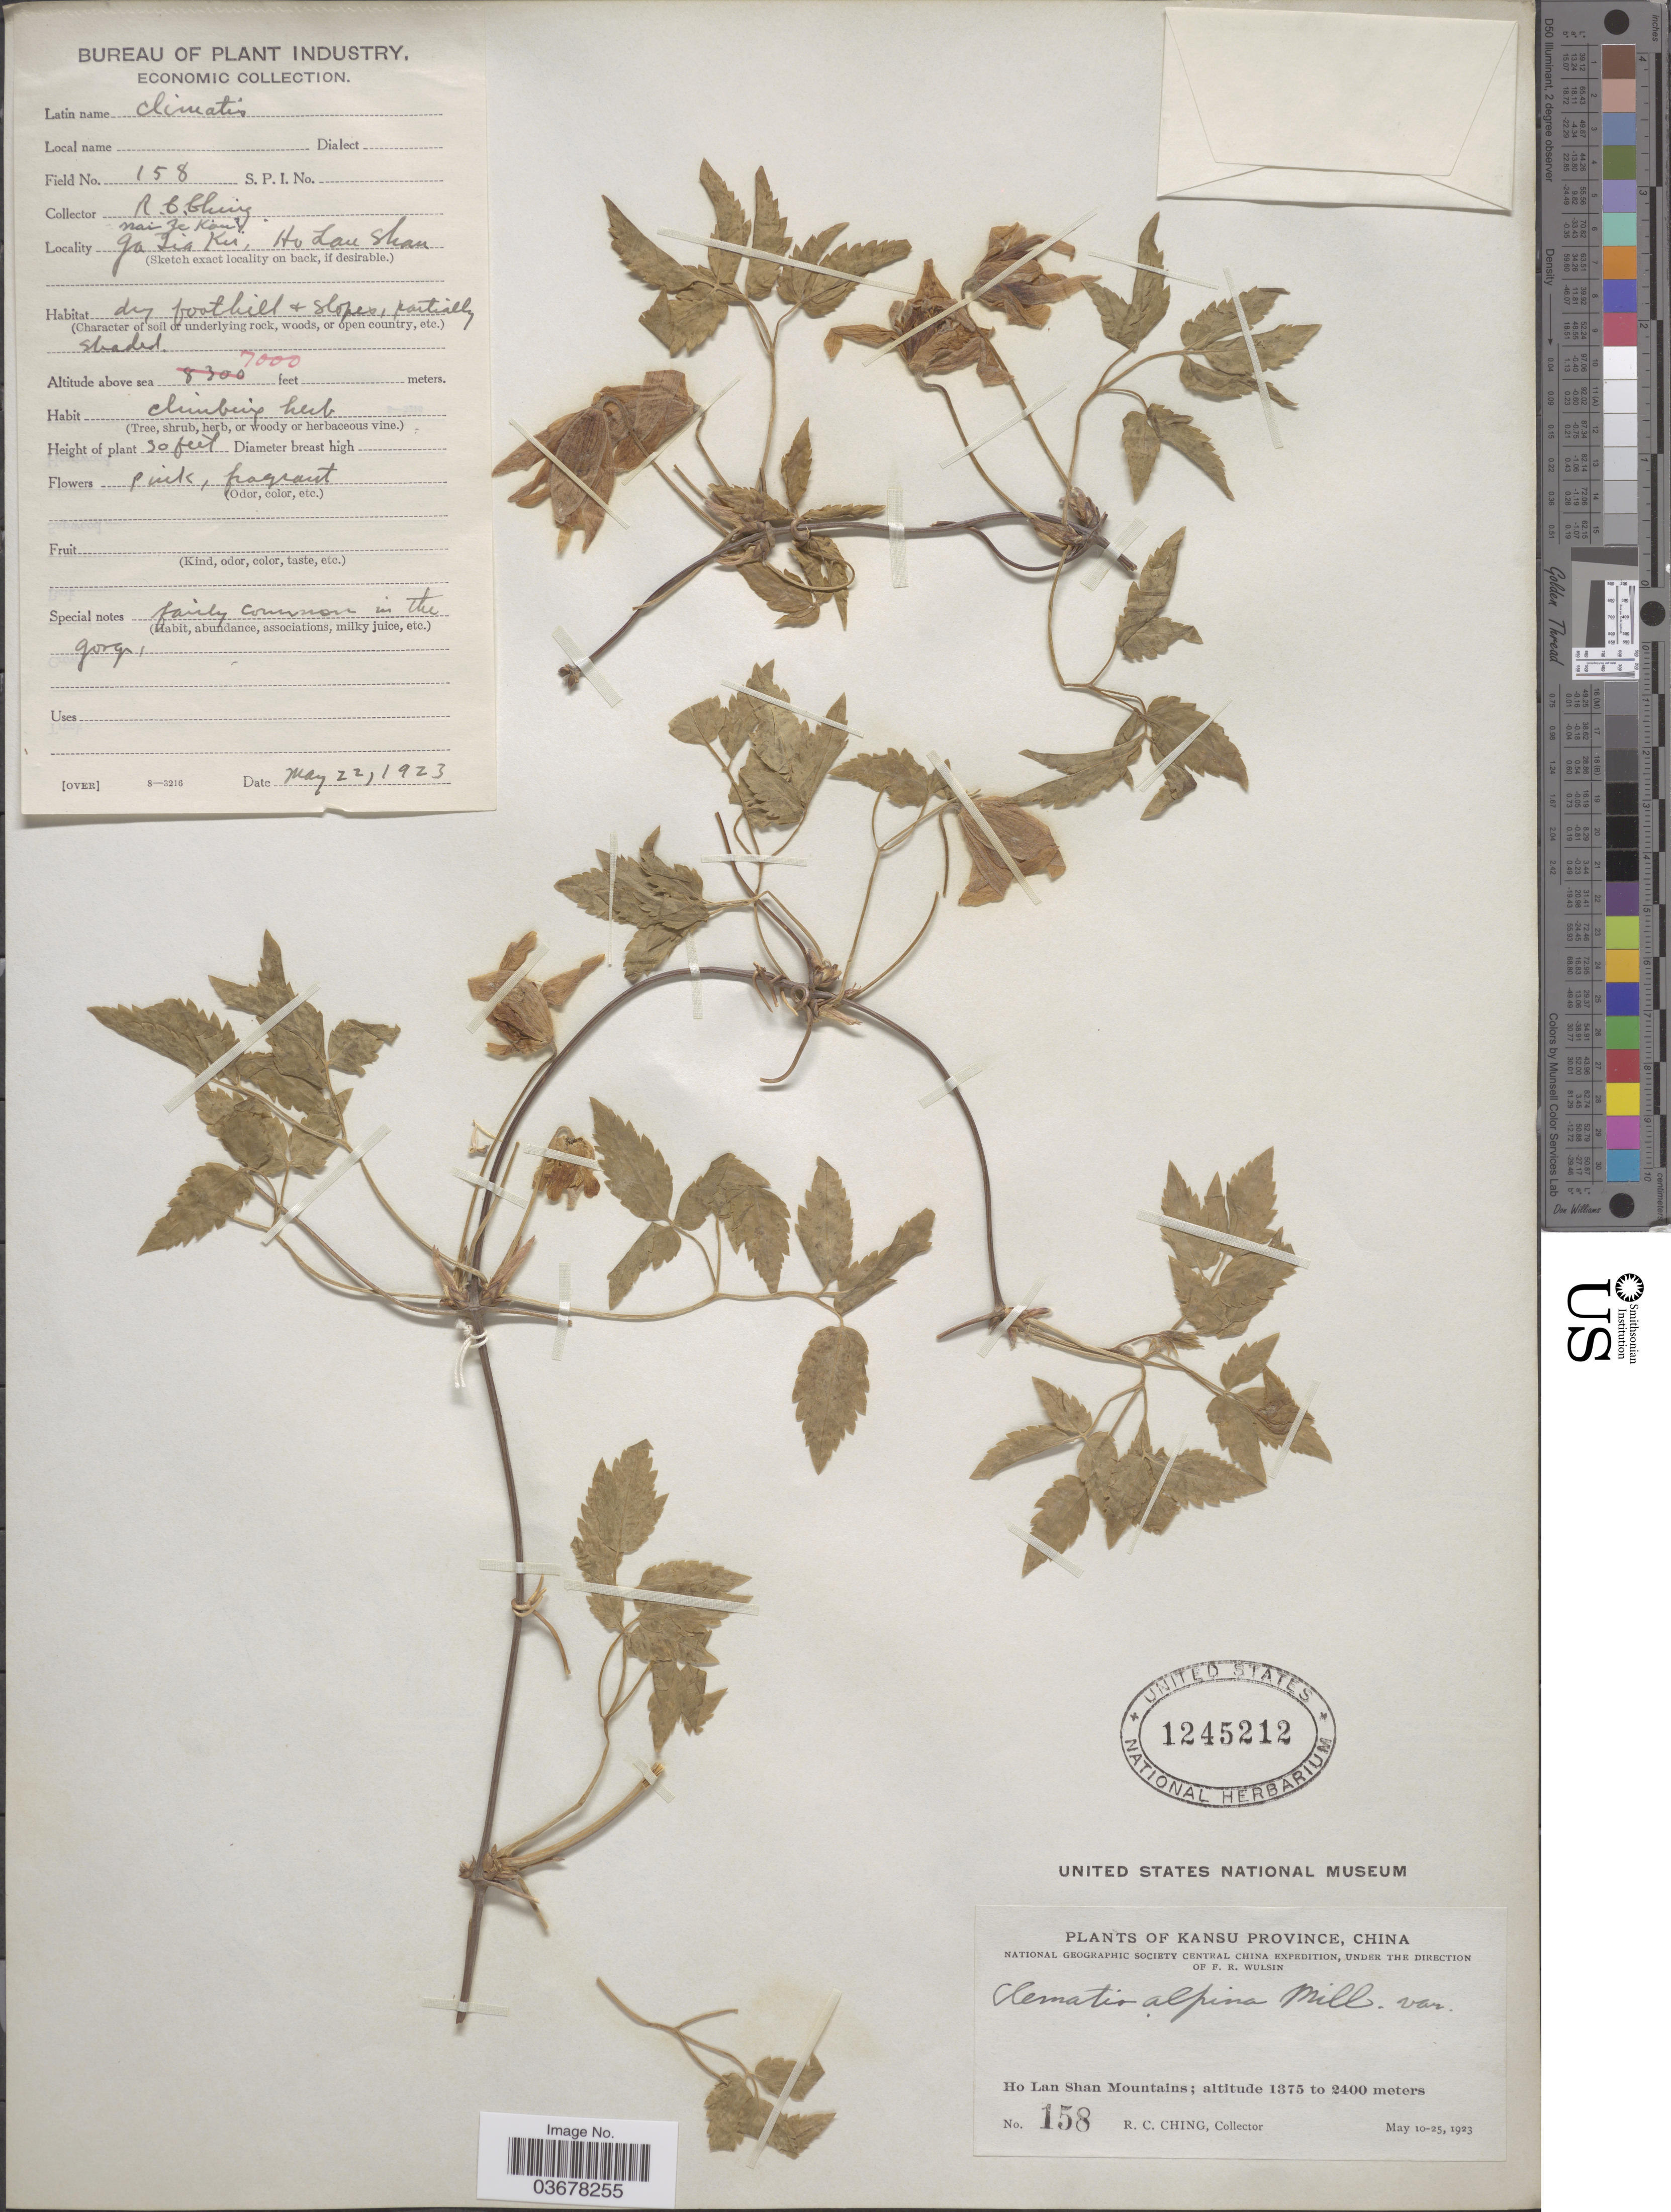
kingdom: Plantae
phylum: Tracheophyta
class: Magnoliopsida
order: Ranunculales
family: Ranunculaceae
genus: Clematis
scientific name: Clematis alpina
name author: (L.) Mill.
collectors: R. C. Ching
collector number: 158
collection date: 1923-05-22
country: China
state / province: Gansu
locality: Kansu Province. Ho Lan Shan Mountains. Nai Ze Kou. Ga Tia Ku.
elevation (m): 2134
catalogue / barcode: US 1245212